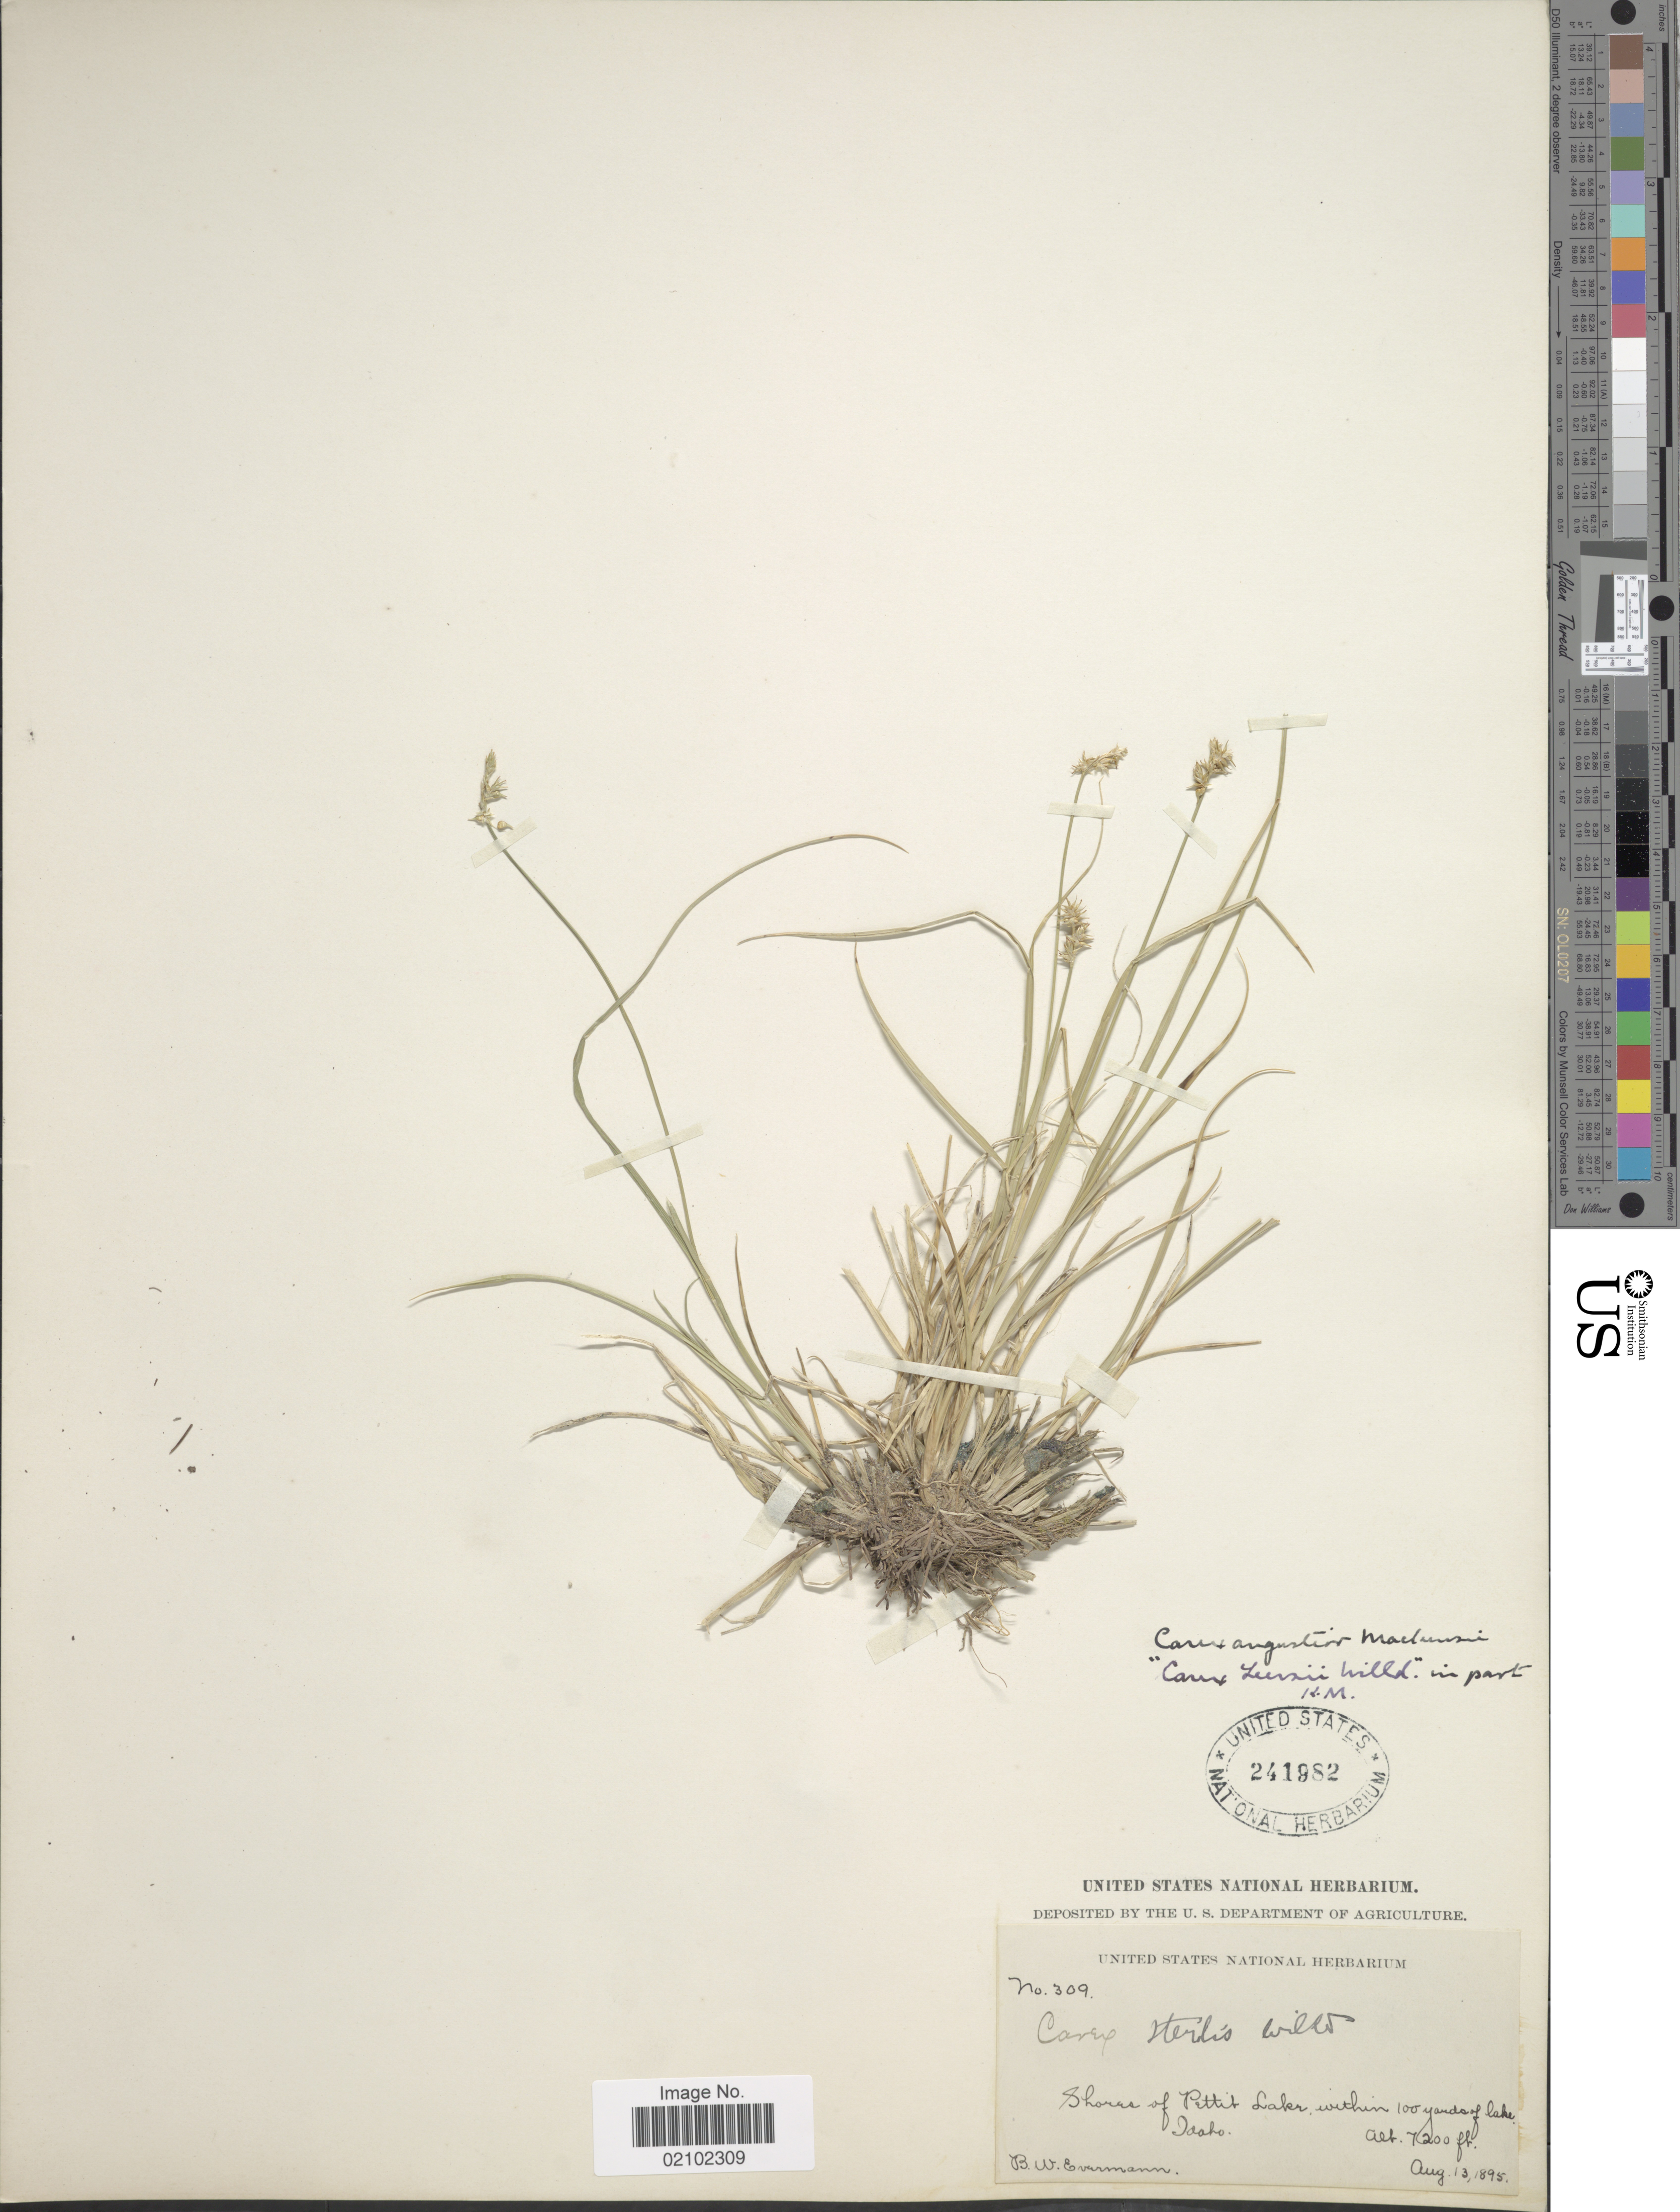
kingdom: Plantae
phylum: Tracheophyta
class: Liliopsida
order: Poales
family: Cyperaceae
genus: Carex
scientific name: Carex echinata subsp. echinata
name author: Murray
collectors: B. W. Evermann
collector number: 309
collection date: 1895-08-13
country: United States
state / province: Idaho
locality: Shores of Petit lake, within 100 yards of lake Idaho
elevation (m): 2195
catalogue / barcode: US 241982